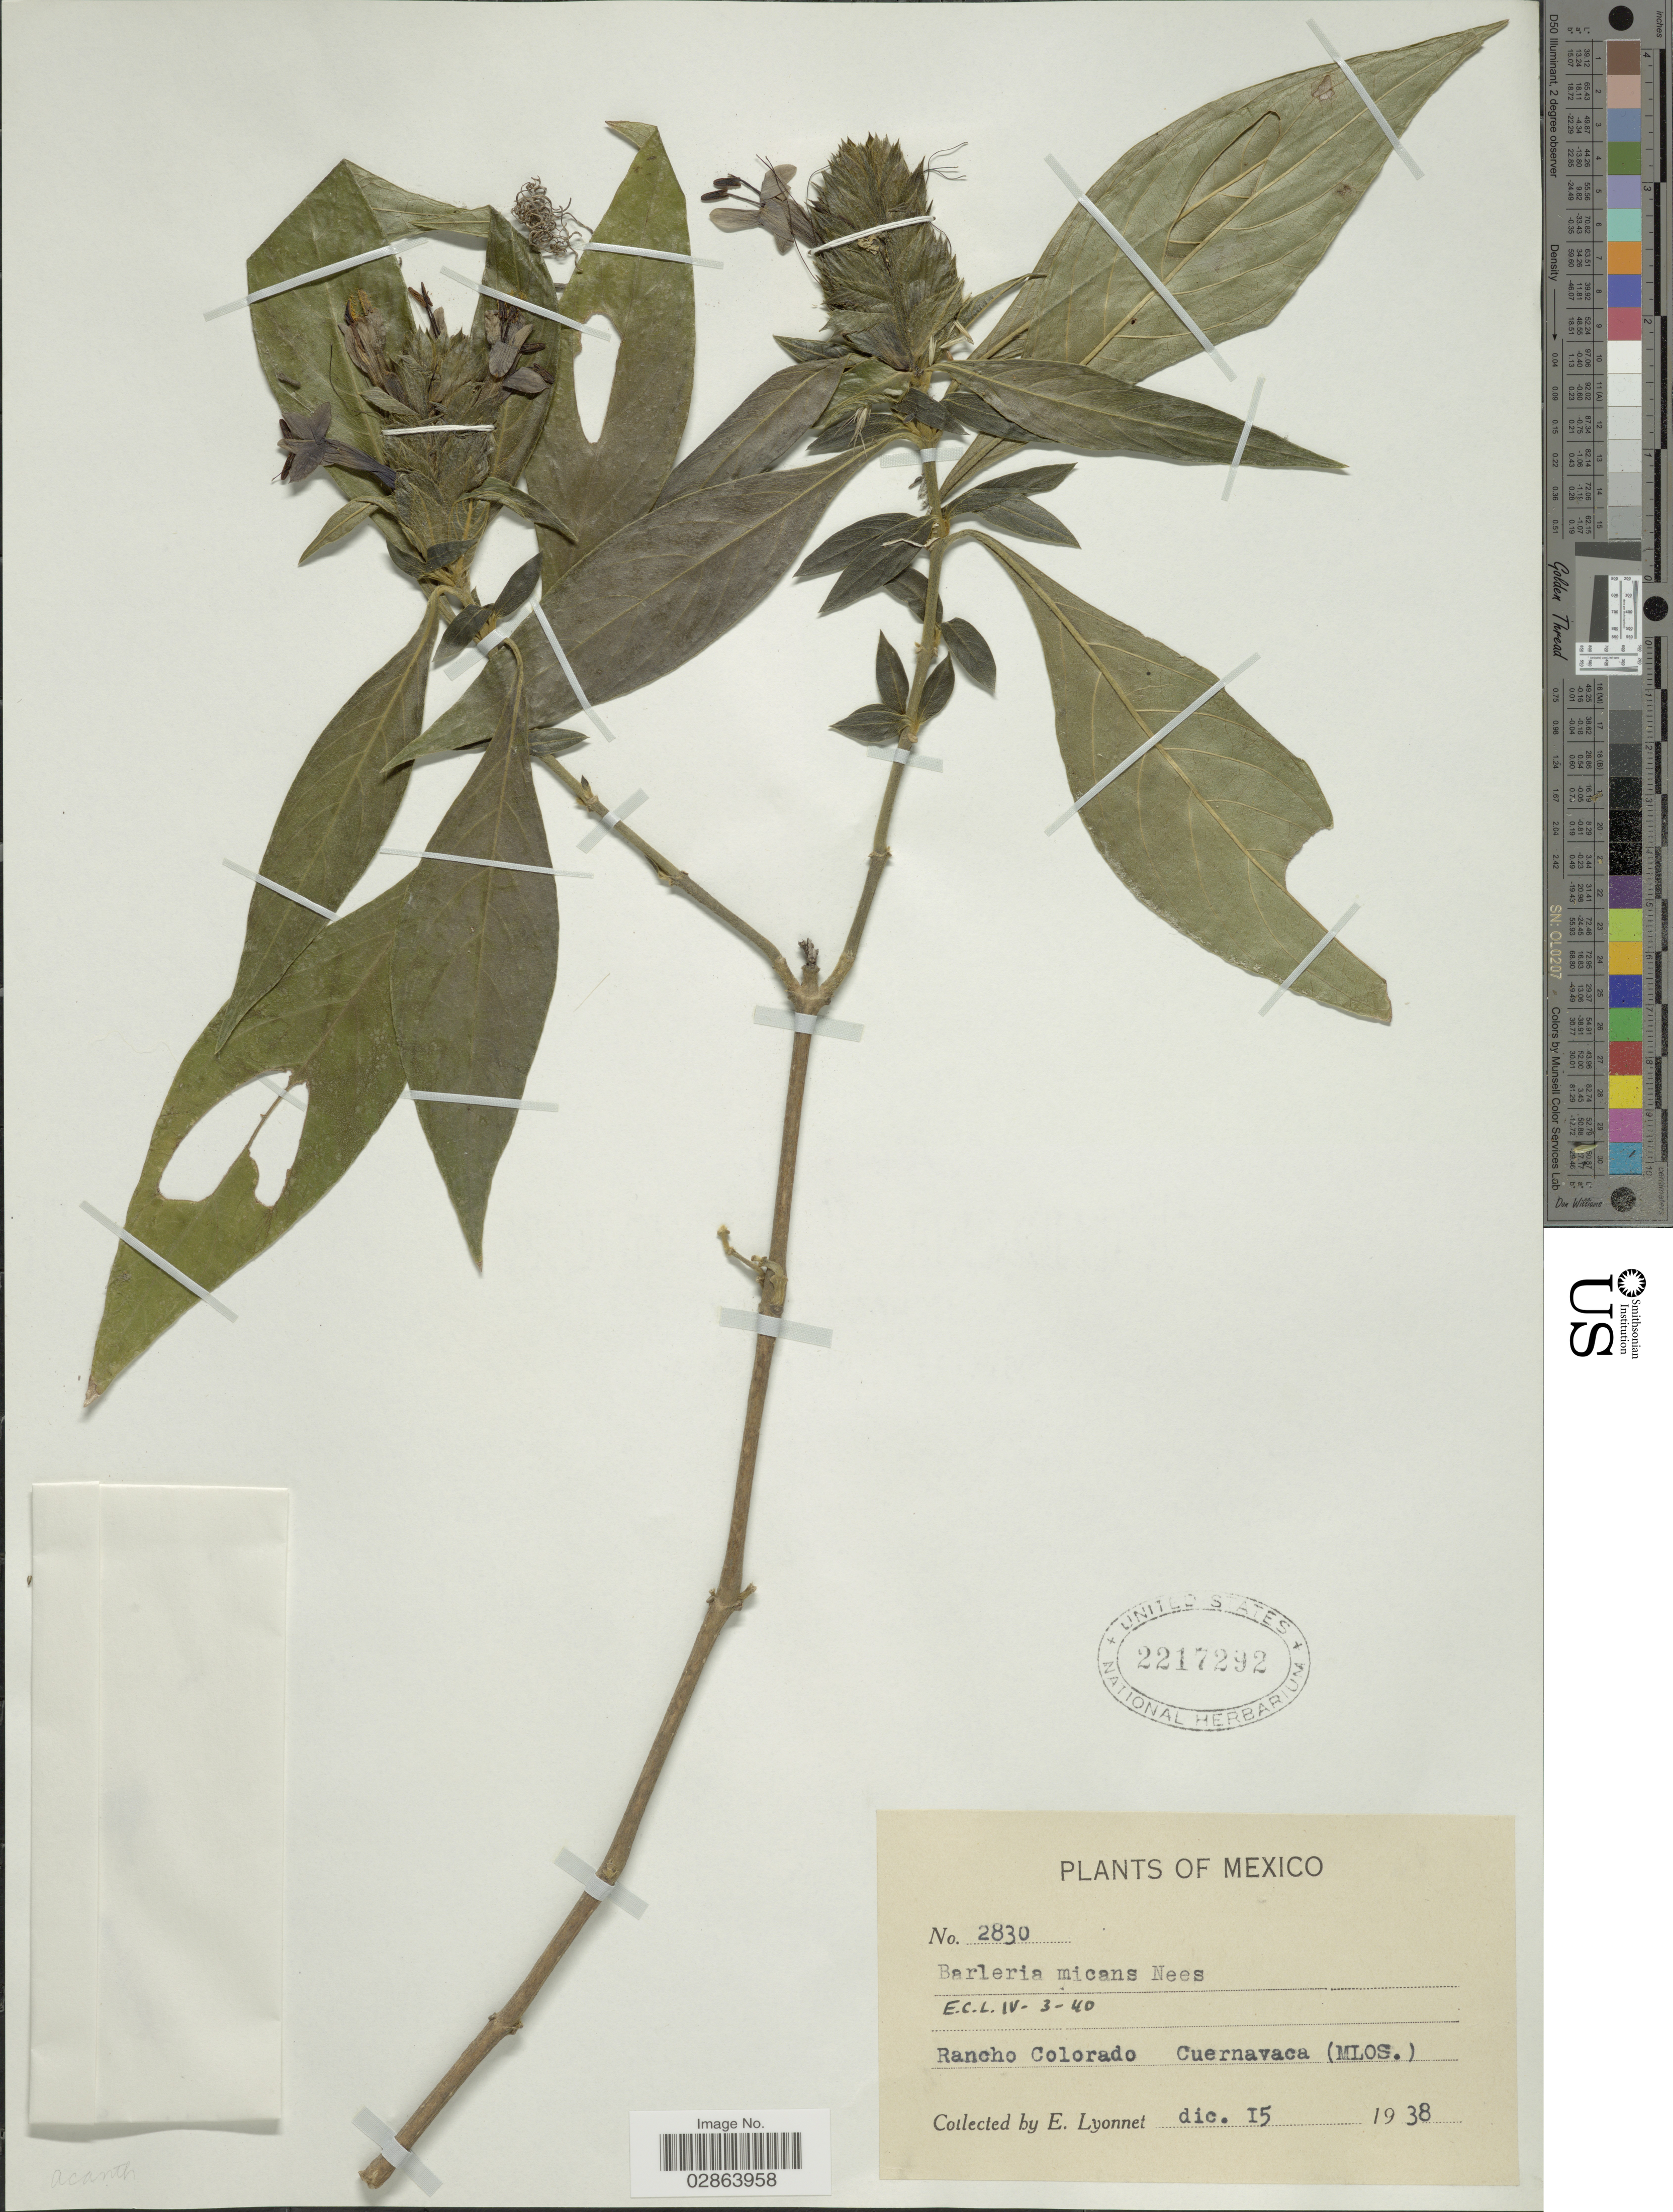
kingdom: Plantae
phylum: Tracheophyta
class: Magnoliopsida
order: Lamiales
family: Acanthaceae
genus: Barleria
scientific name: Barleria oenotheroides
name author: Dum. Cours.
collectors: E. Lyonnet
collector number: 2830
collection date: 1938-12-15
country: Mexico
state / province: Morelos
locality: Rancho Colorado, Cuernavaca (Mlos.)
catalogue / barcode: US 2217292